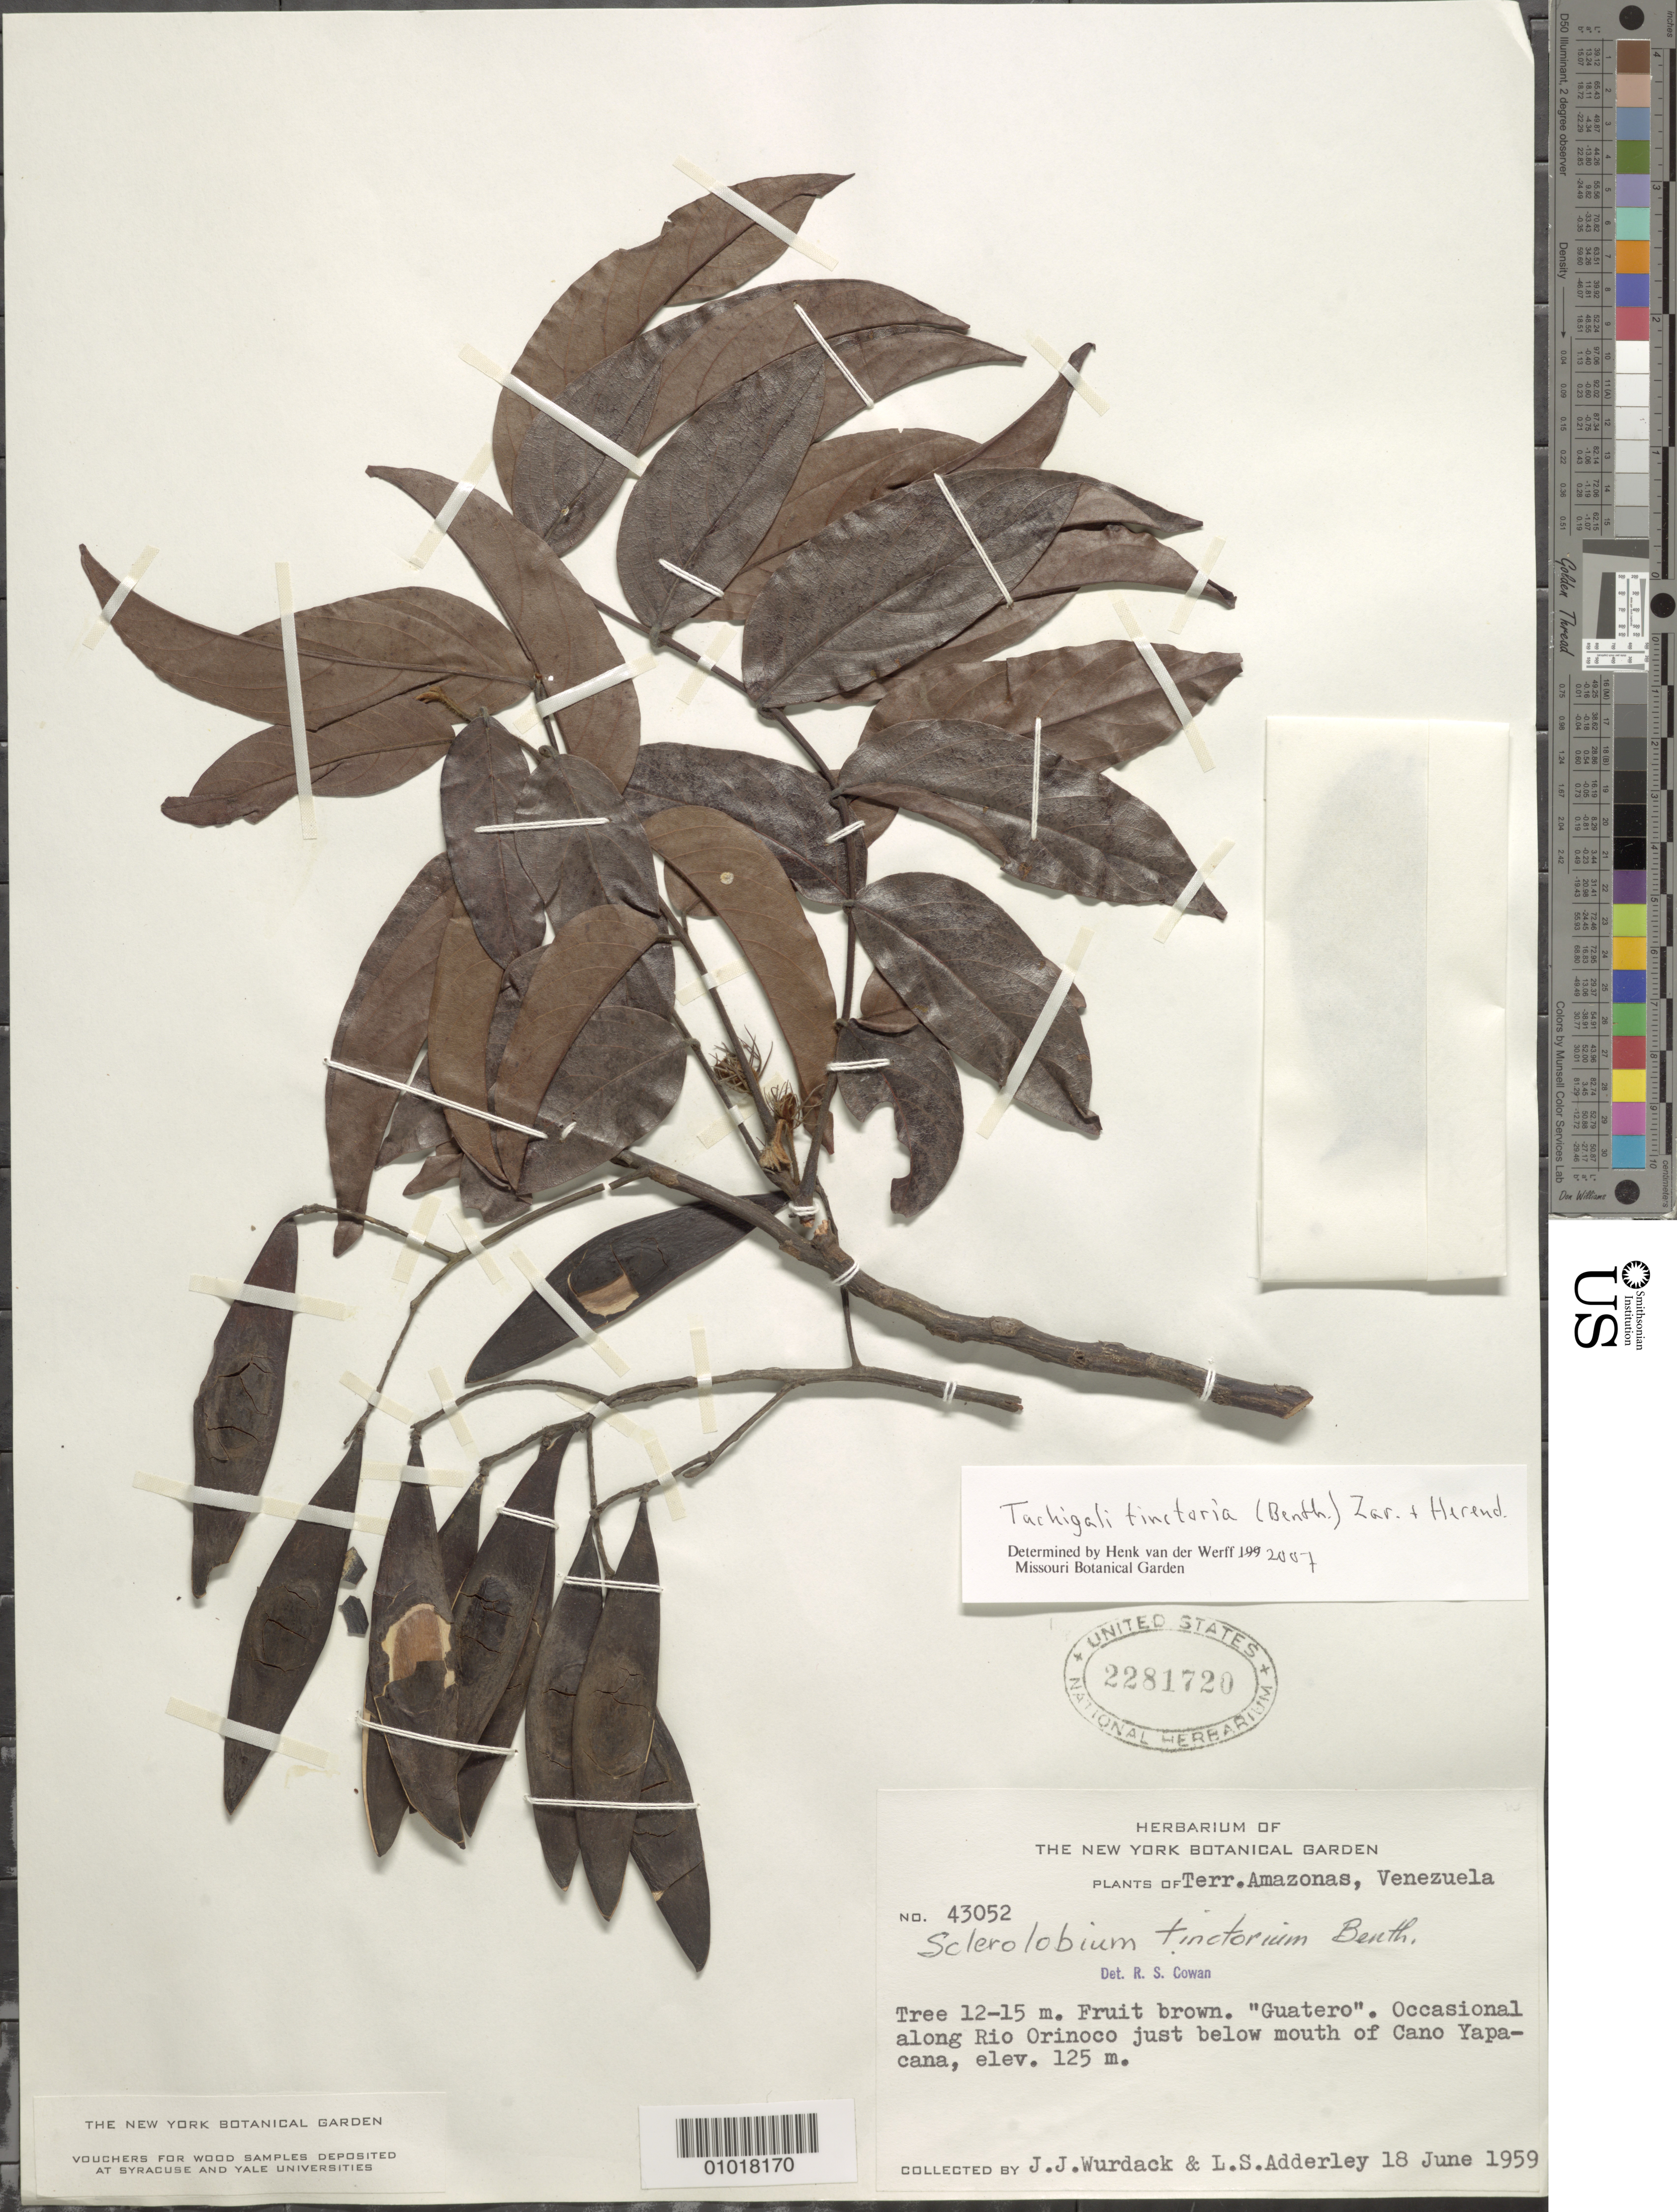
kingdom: Plantae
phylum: Tracheophyta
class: Magnoliopsida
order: Fabales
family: Fabaceae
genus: Tachigali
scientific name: Tachigali tinctoria var. tinctoria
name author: (Benth.) Zarucchi & Herend.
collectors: J. J. Wurdack & L. S. Adderley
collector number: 43052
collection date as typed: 18-Jun-59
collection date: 1959-06-18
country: Venezuela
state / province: Amazonas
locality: Río Orinoco, Caño Yapacana, just below mouth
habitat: Along river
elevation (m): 125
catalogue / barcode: US 2281720